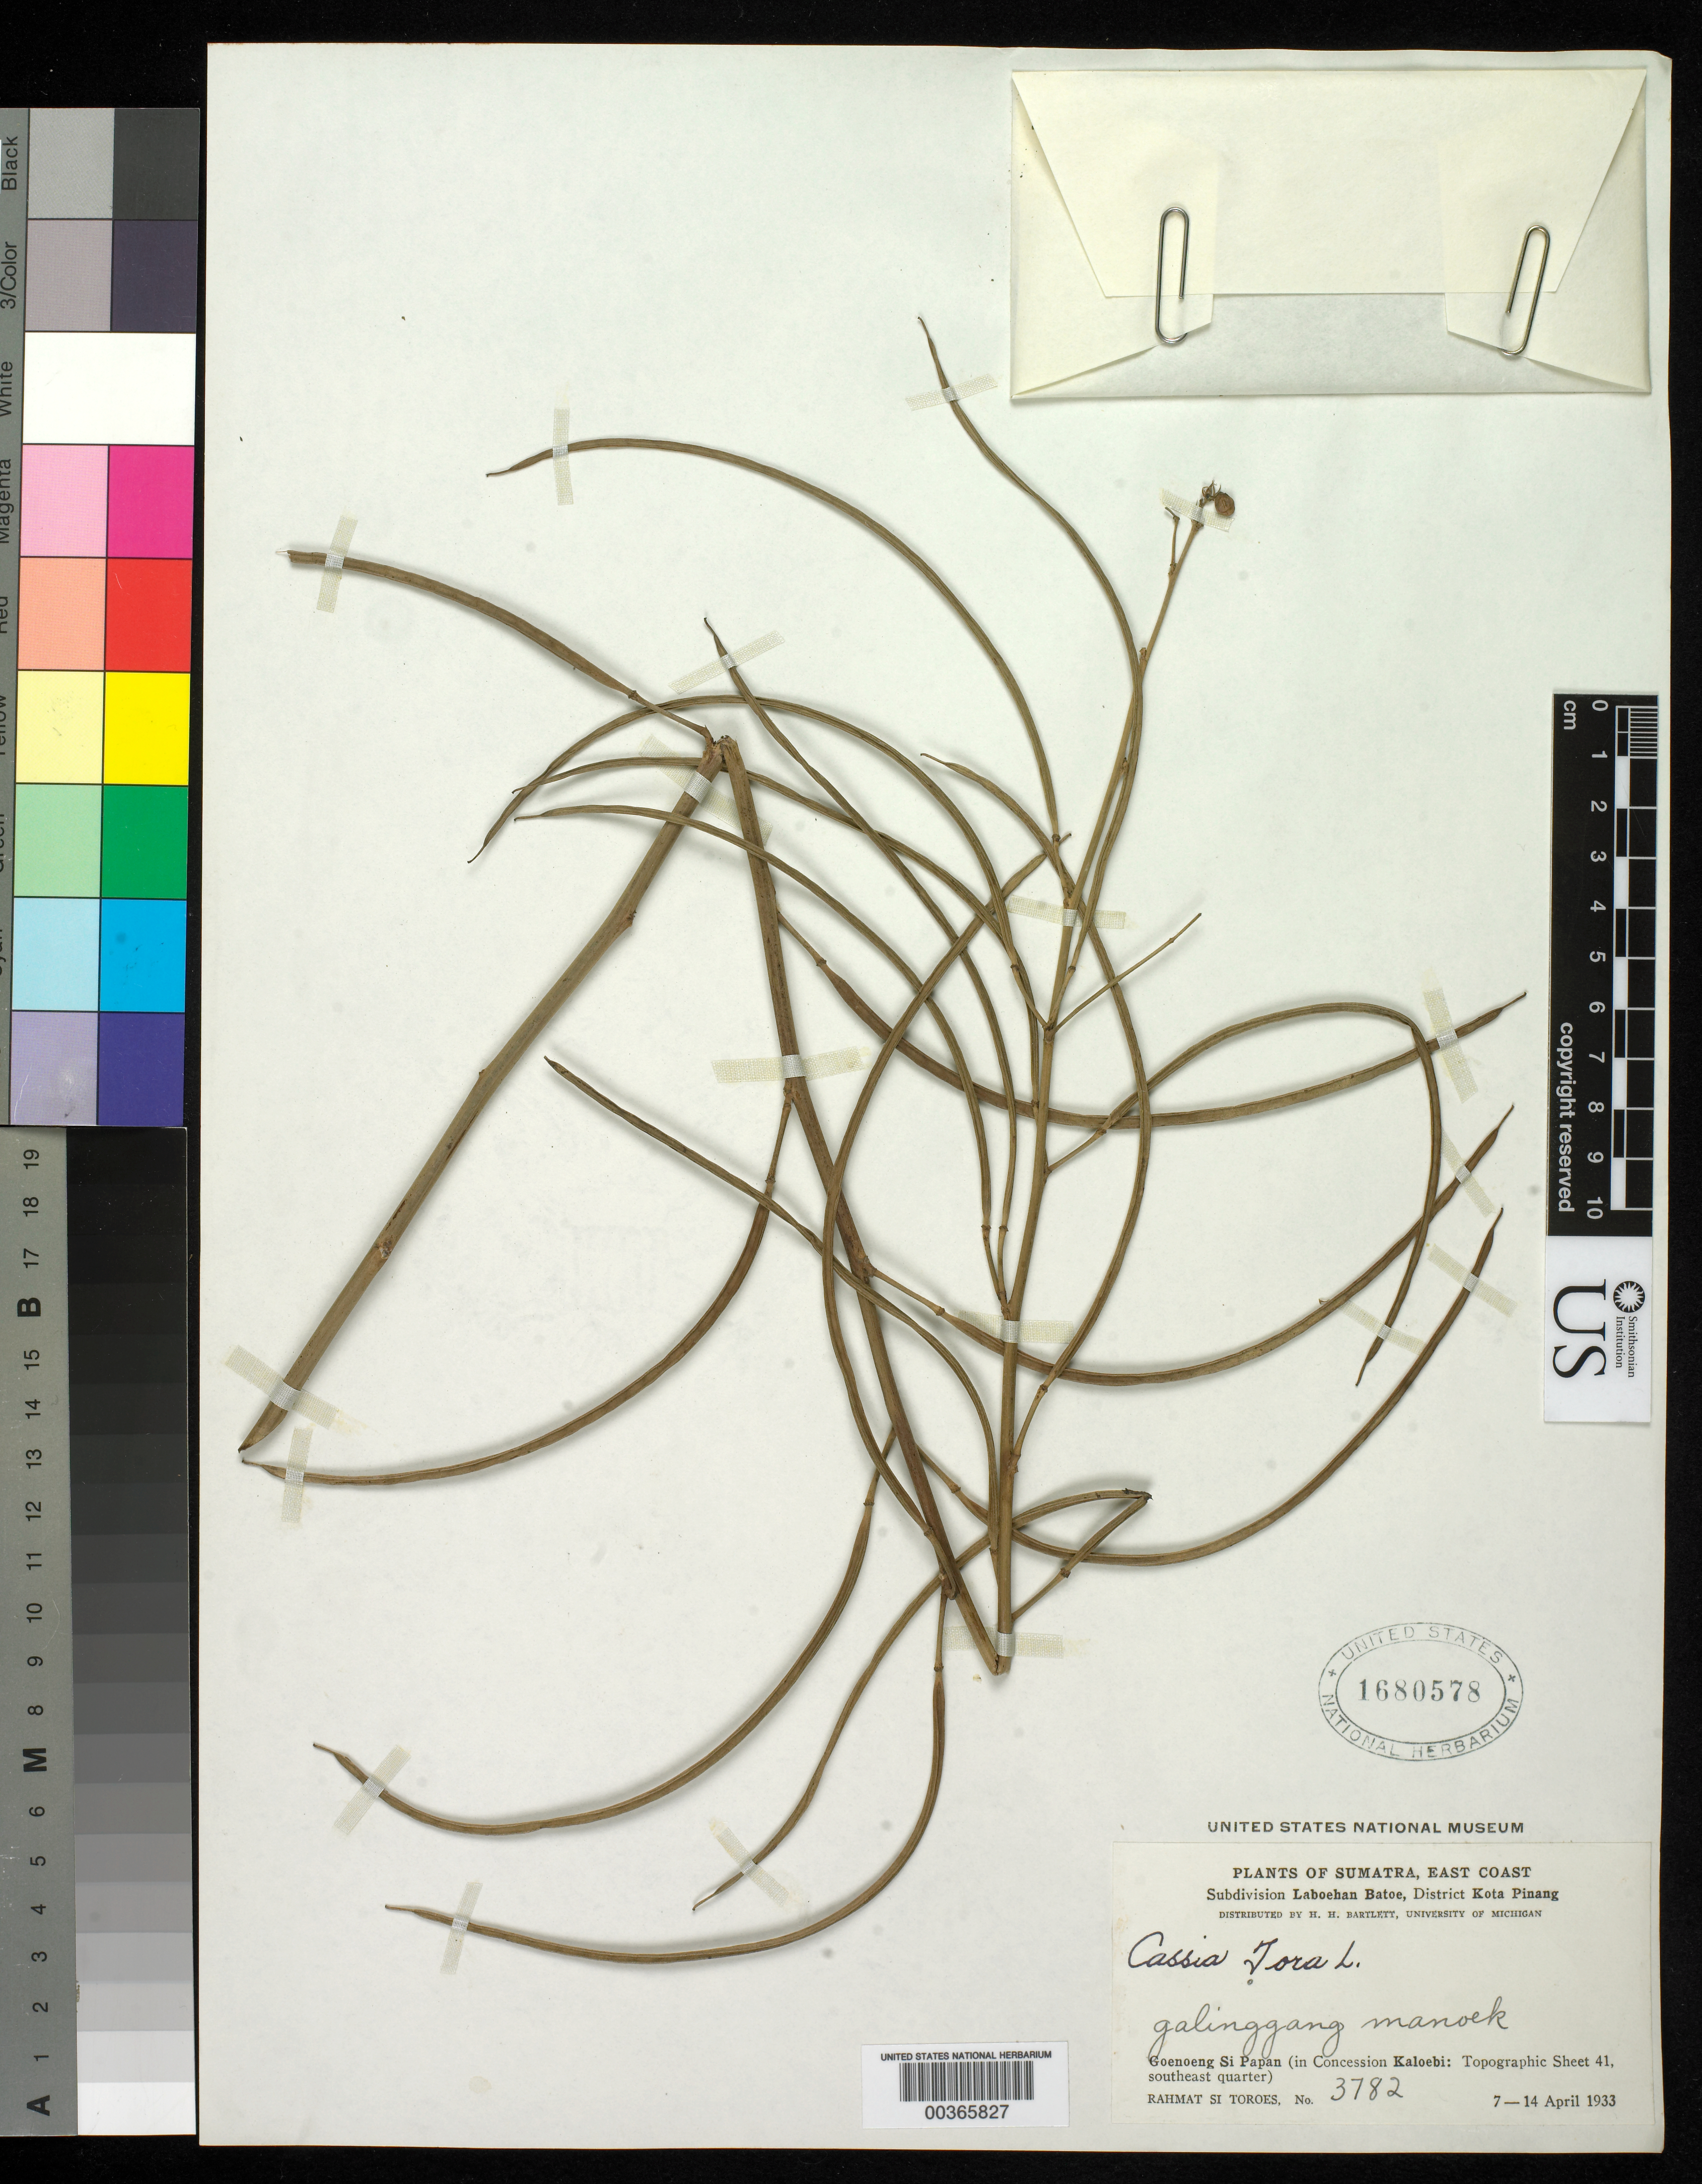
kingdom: Plantae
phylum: Tracheophyta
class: Magnoliopsida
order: Fabales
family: Fabaceae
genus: Senna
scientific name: Senna tora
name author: (L.) Roxb.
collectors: Rahmat Si Boeea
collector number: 3782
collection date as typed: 07 Apr 1933 to 14 Apr 1933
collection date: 1933-04-07/1933-04-14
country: Indonesia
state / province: Sumatra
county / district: Sumatera Utara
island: Sumatra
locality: Subdiv. laboehan batoe; kota pinang dist.; goenoeng si papan, in concession kaloebi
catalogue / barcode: US 1680578